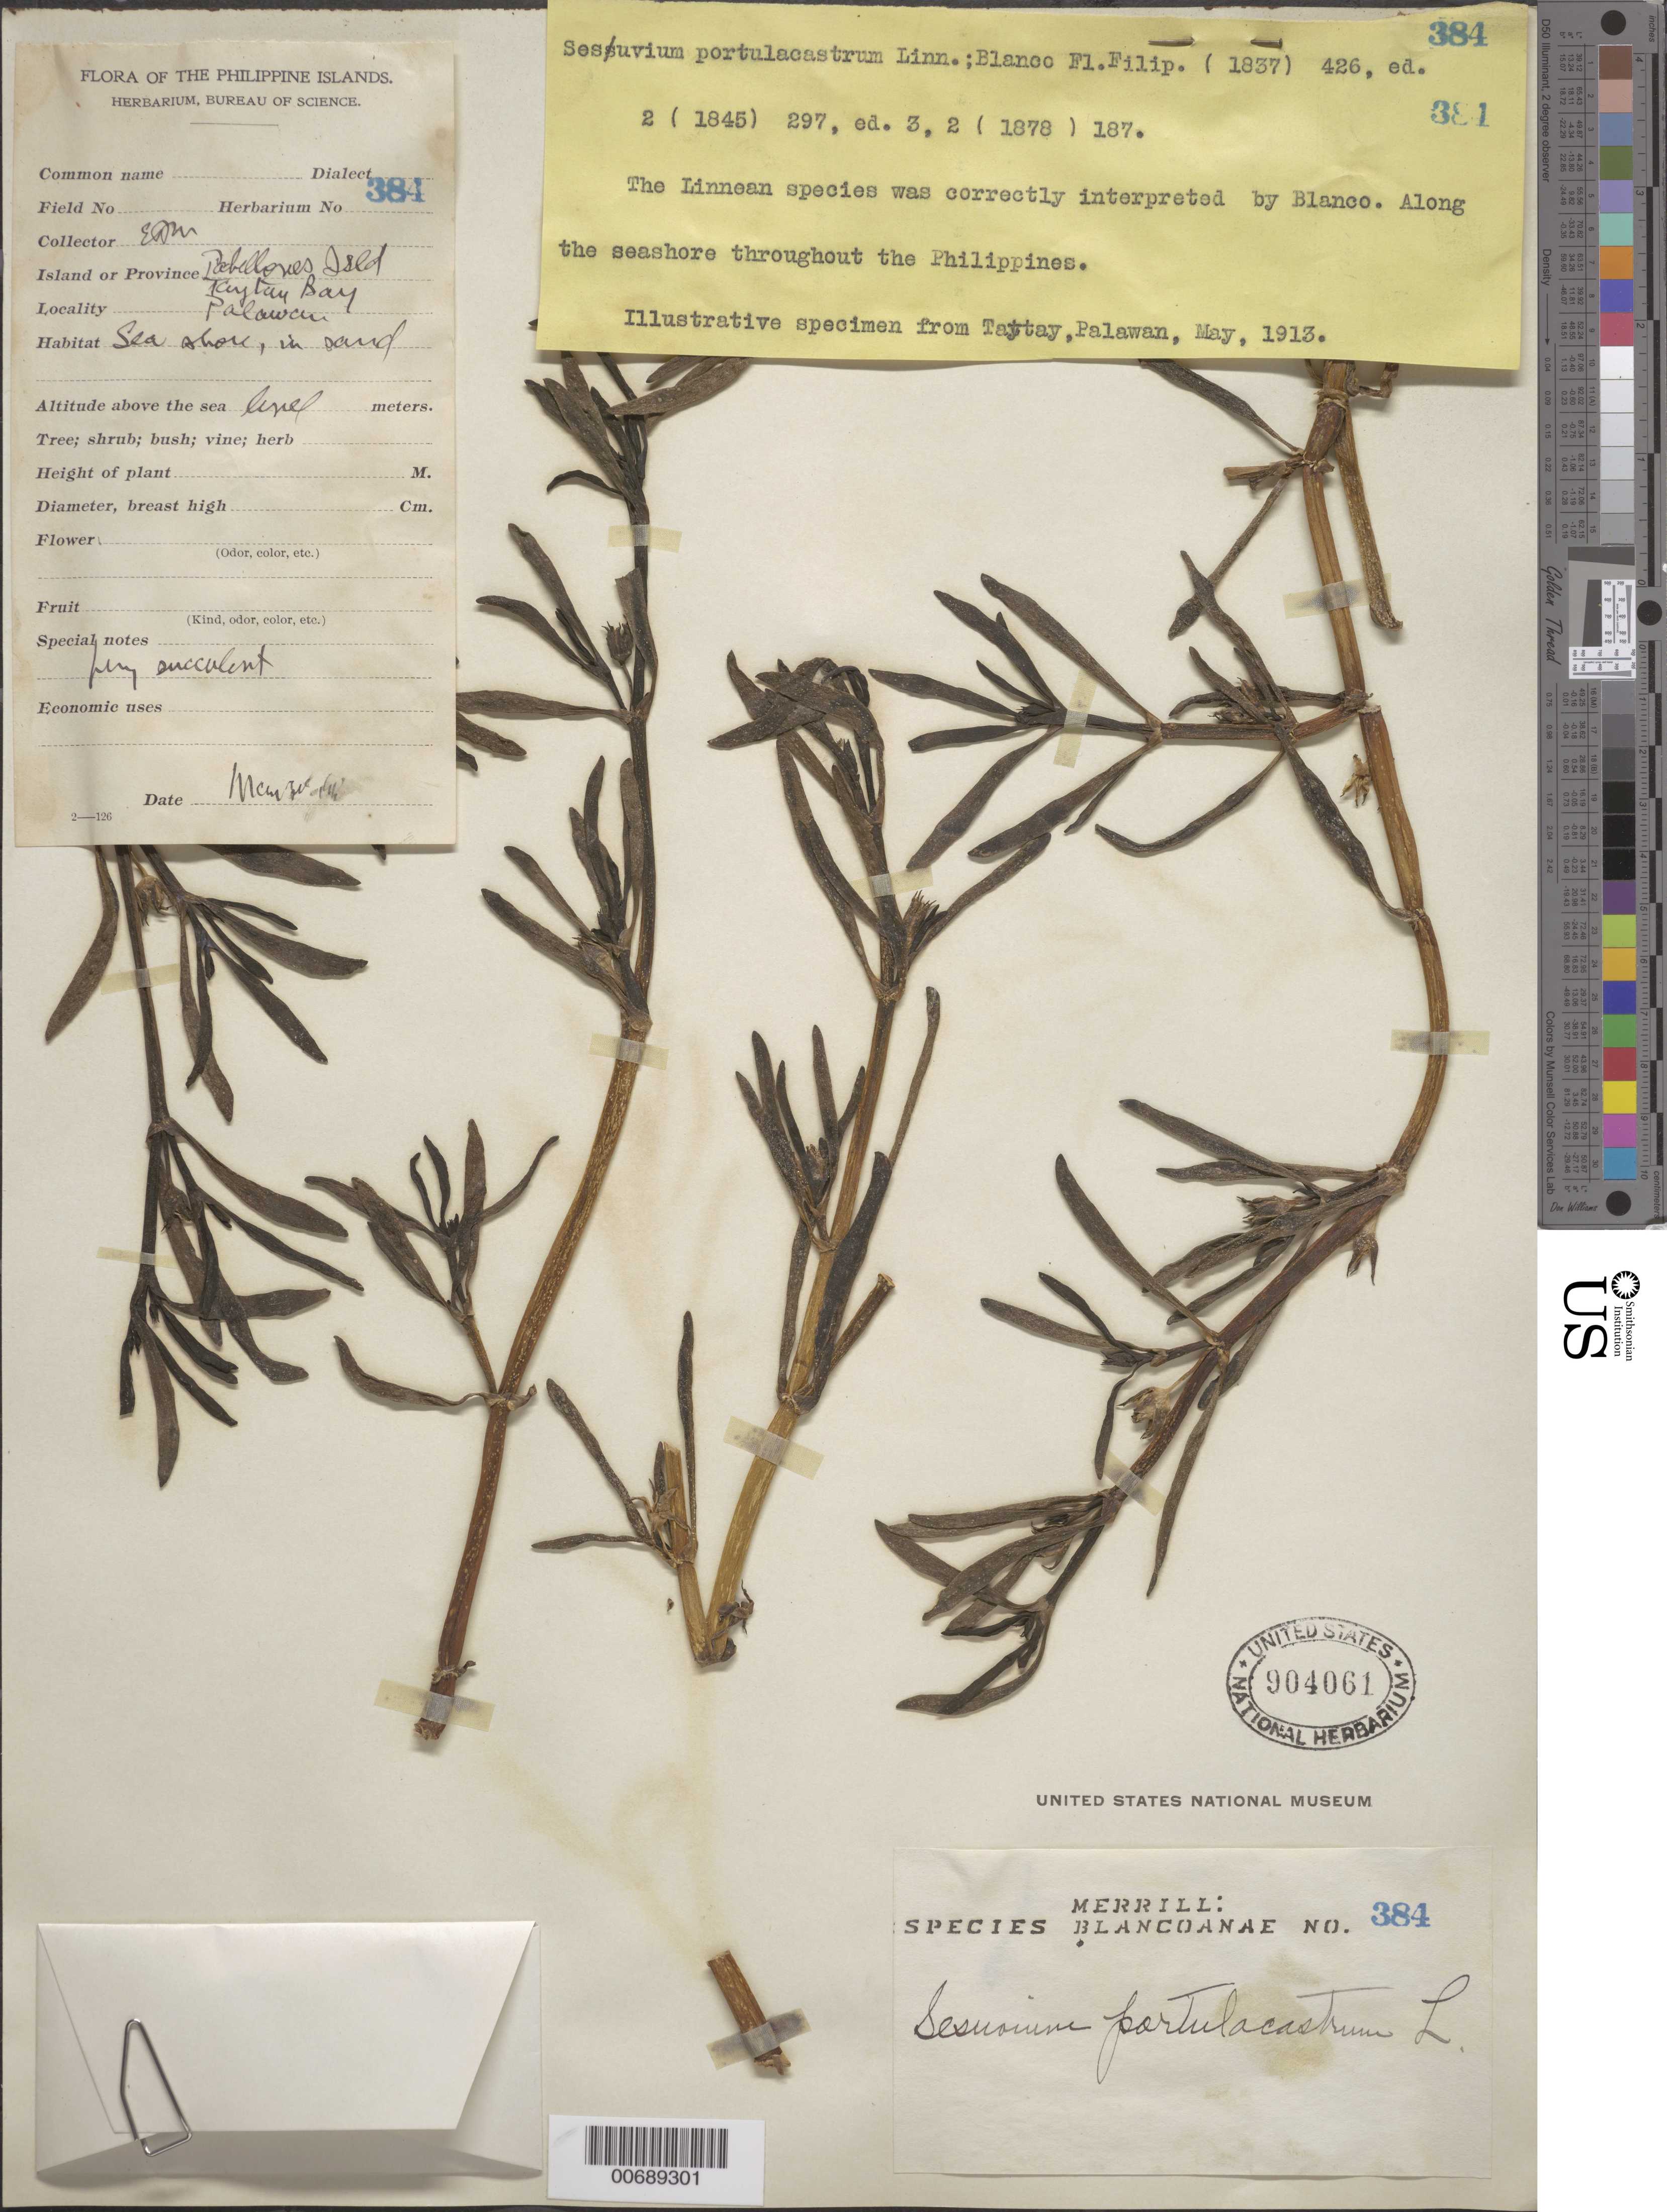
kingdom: Plantae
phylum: Tracheophyta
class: Magnoliopsida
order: Caryophyllales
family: Aizoaceae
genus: Trianthema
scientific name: Trianthema portulacastrum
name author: L.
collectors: E. D. Merrill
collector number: Sp. Blancoan. 0384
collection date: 1913-05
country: Philippines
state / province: Mimaropa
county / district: Palawan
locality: Poebellones Isl., Taytay Bay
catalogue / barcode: US 904061